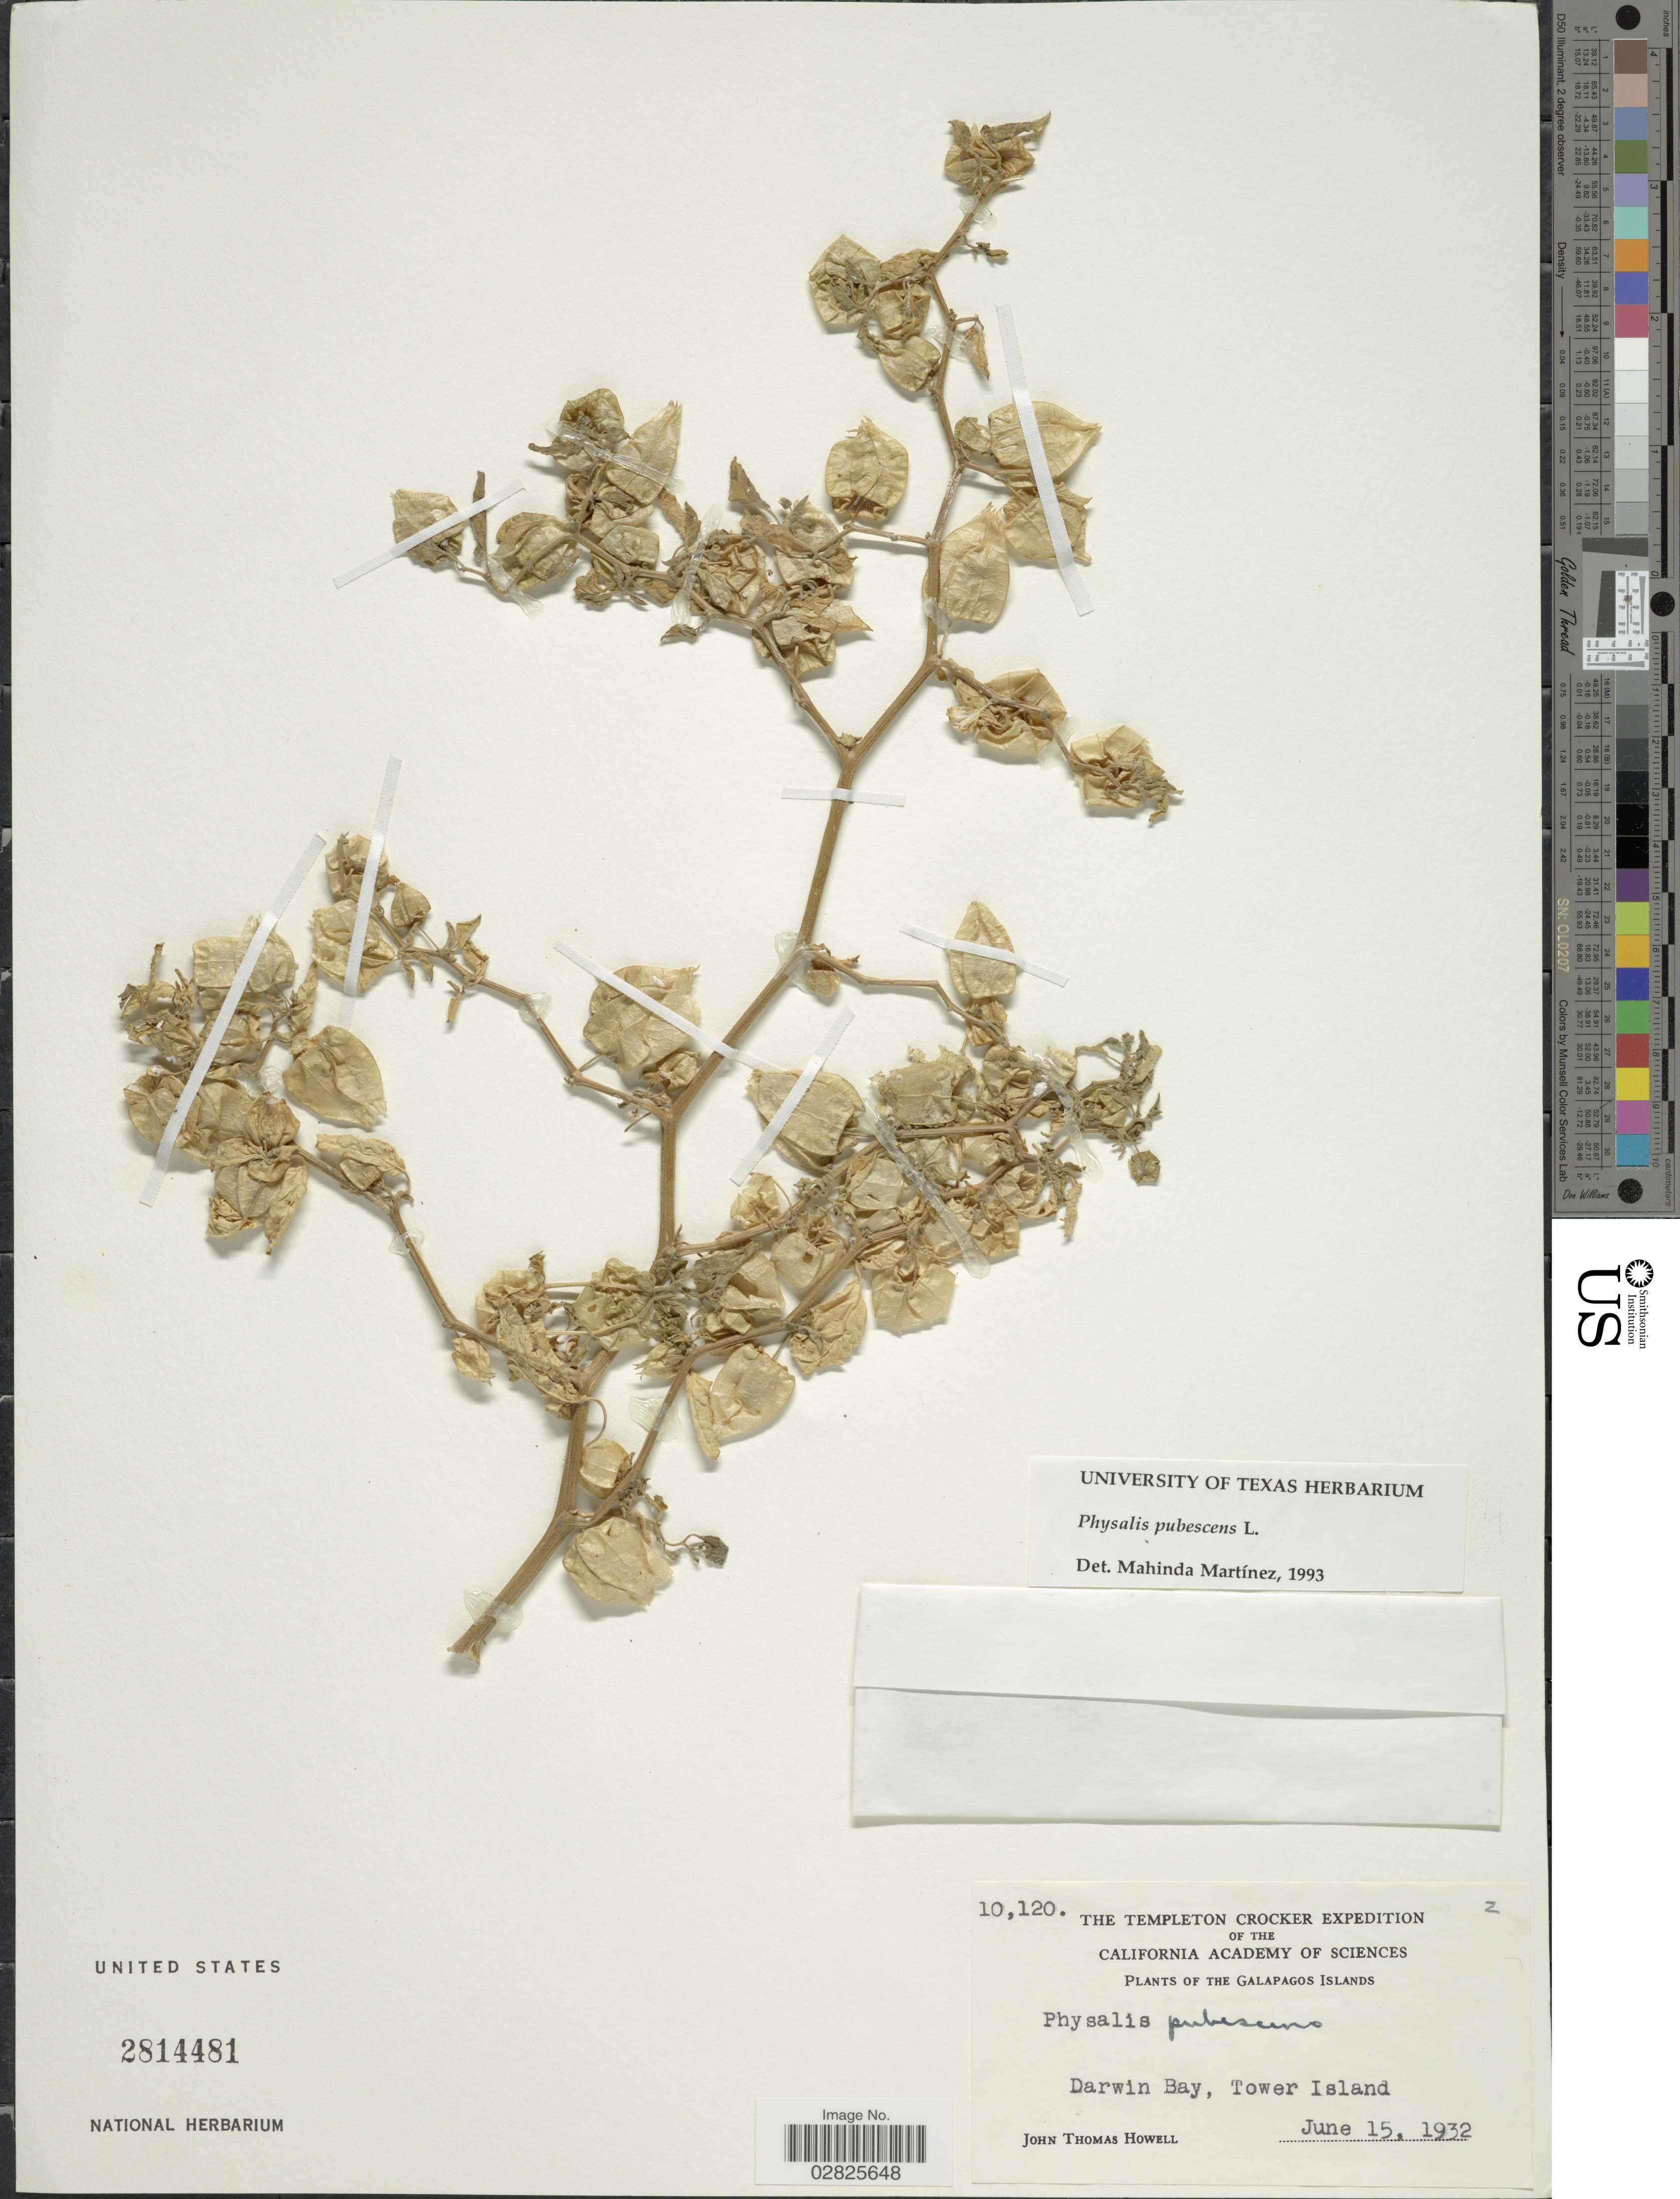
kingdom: Plantae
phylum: Tracheophyta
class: Magnoliopsida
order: Solanales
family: Solanaceae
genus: Physalis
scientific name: Physalis pubescens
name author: L.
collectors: J. T. Howell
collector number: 10120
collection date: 1932-06-15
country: Ecuador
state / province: Colón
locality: Galapagos Islands. Darwin Bay, Tower Island.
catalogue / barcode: US 2814481